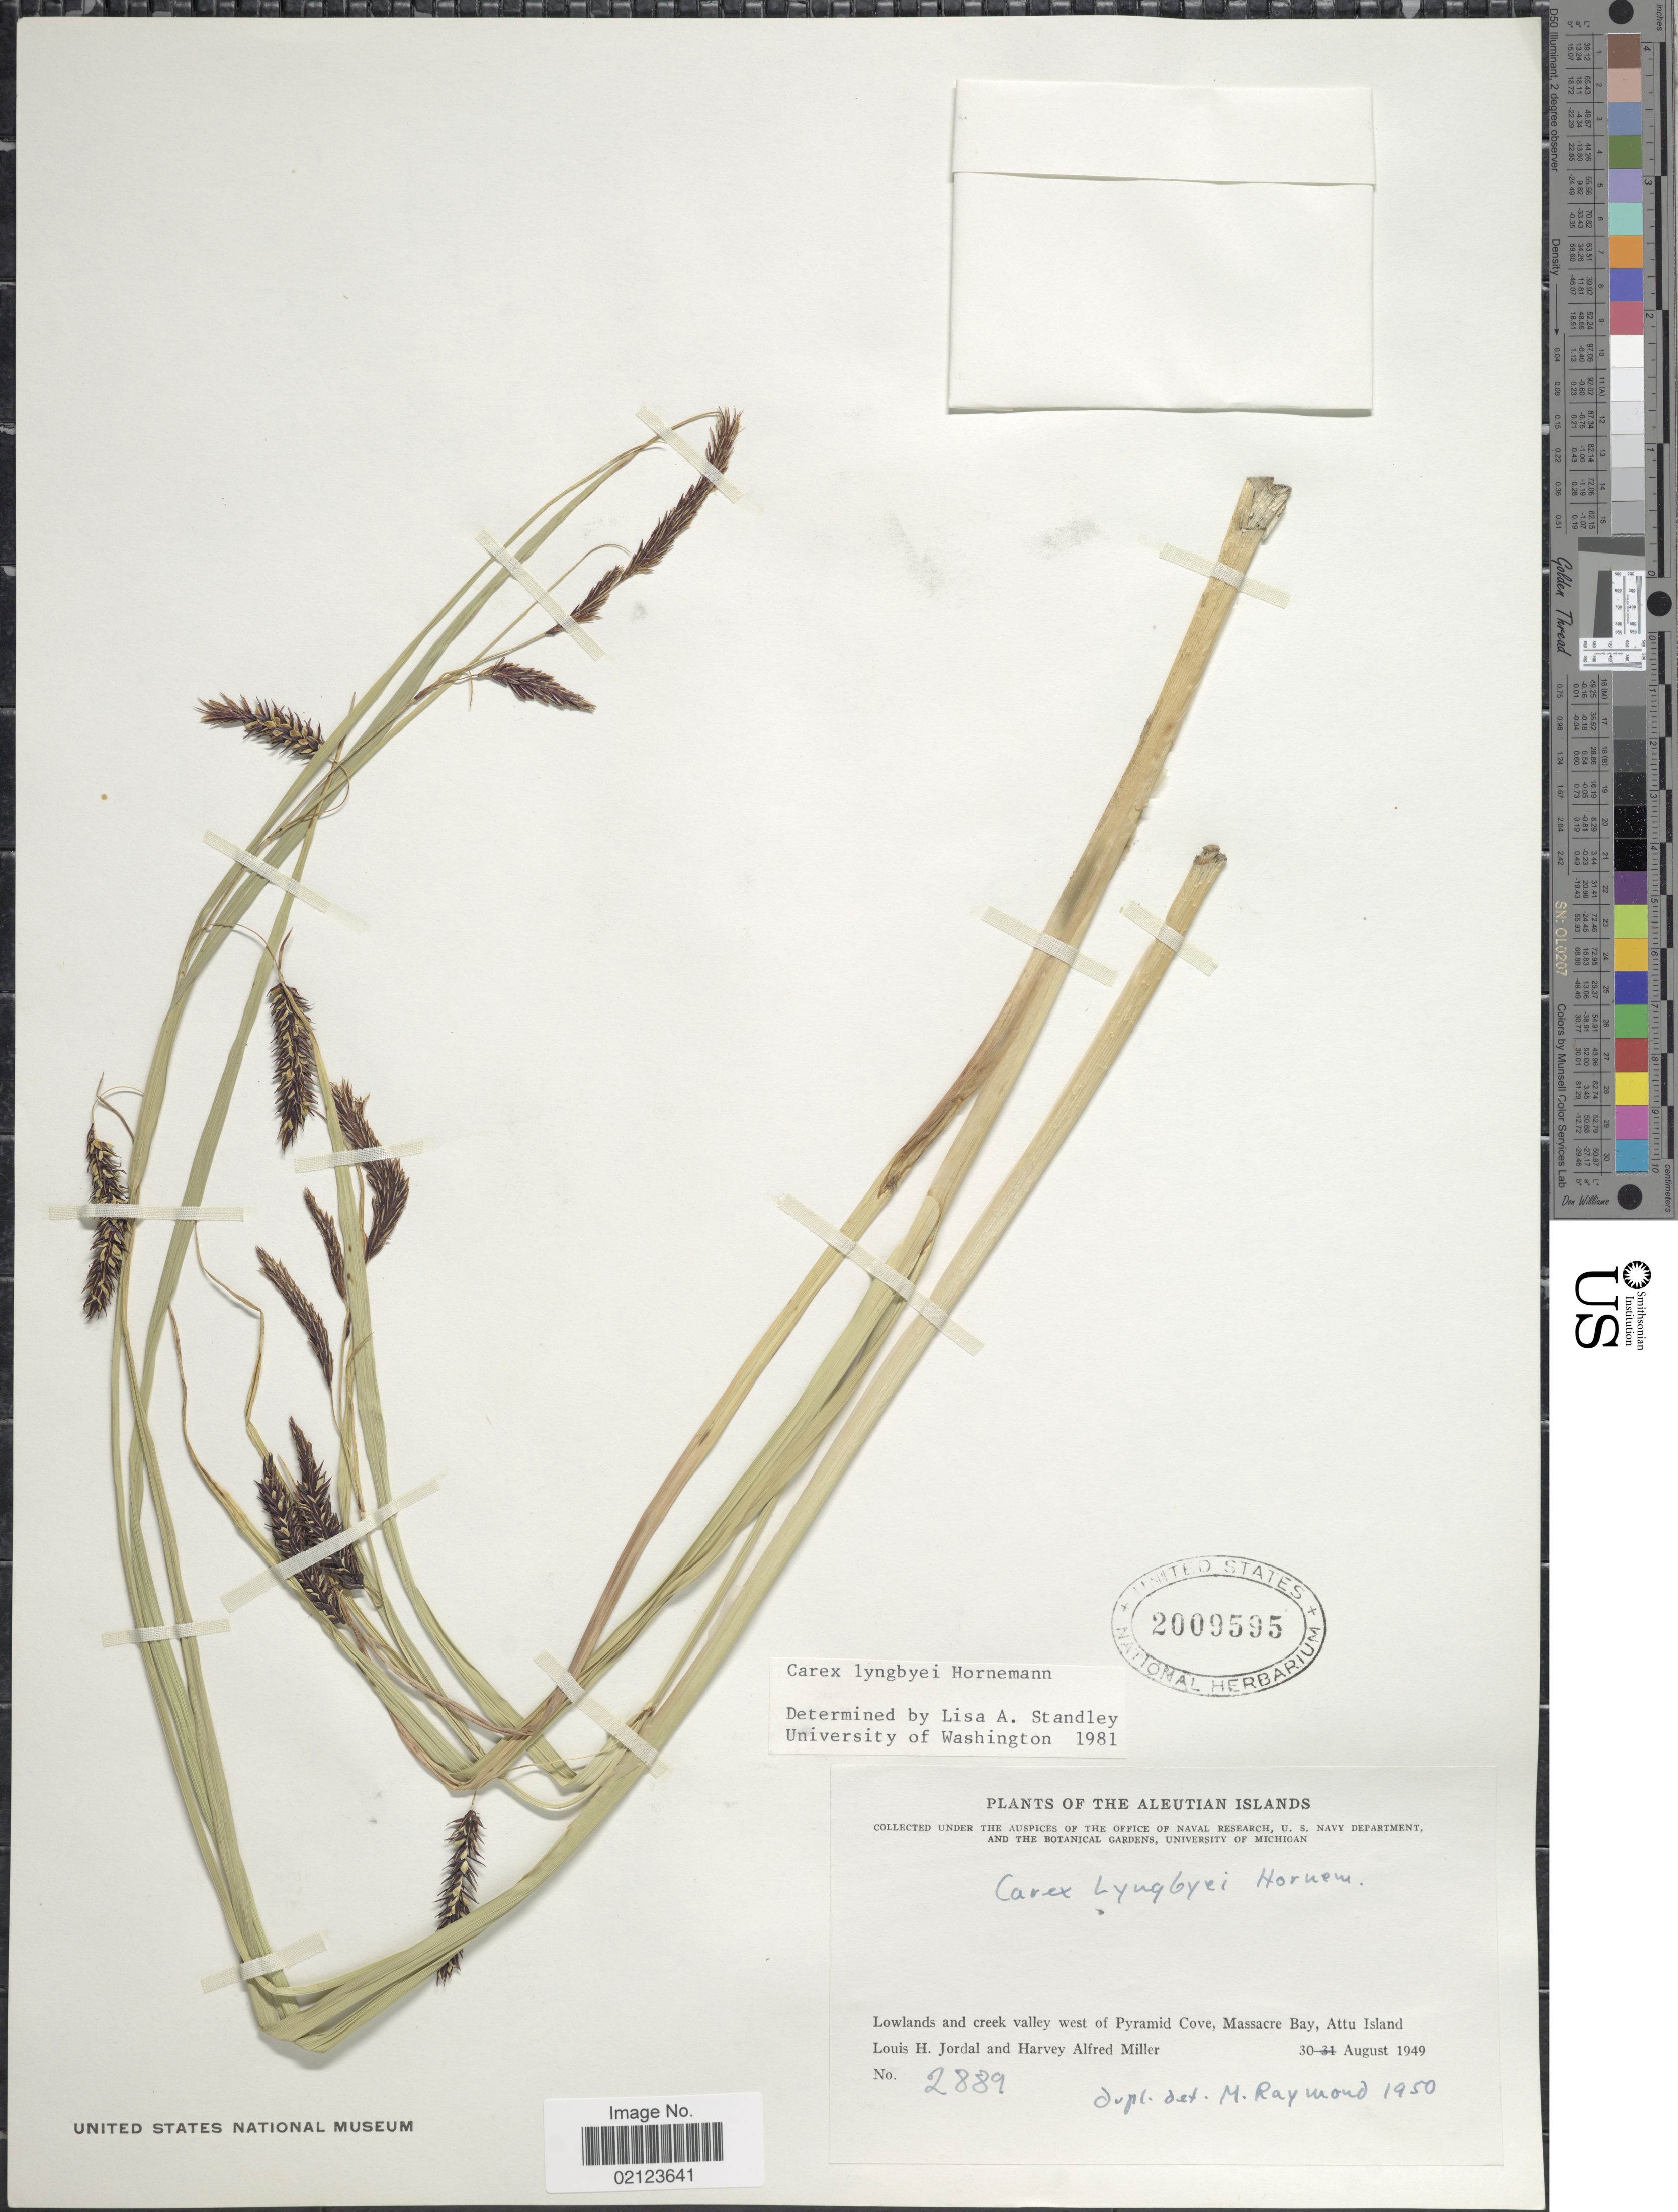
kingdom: Plantae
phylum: Tracheophyta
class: Liliopsida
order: Poales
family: Cyperaceae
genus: Carex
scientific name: Carex lyngbyei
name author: Hornem.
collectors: L. Jordal & H. A. Miller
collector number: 2889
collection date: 1949-08-30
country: United States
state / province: Alaska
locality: Aleutian Islands. Lowlands and creek valley west of Pyramid Cove, Massacre Bay, Attu Island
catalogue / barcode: US 2009595